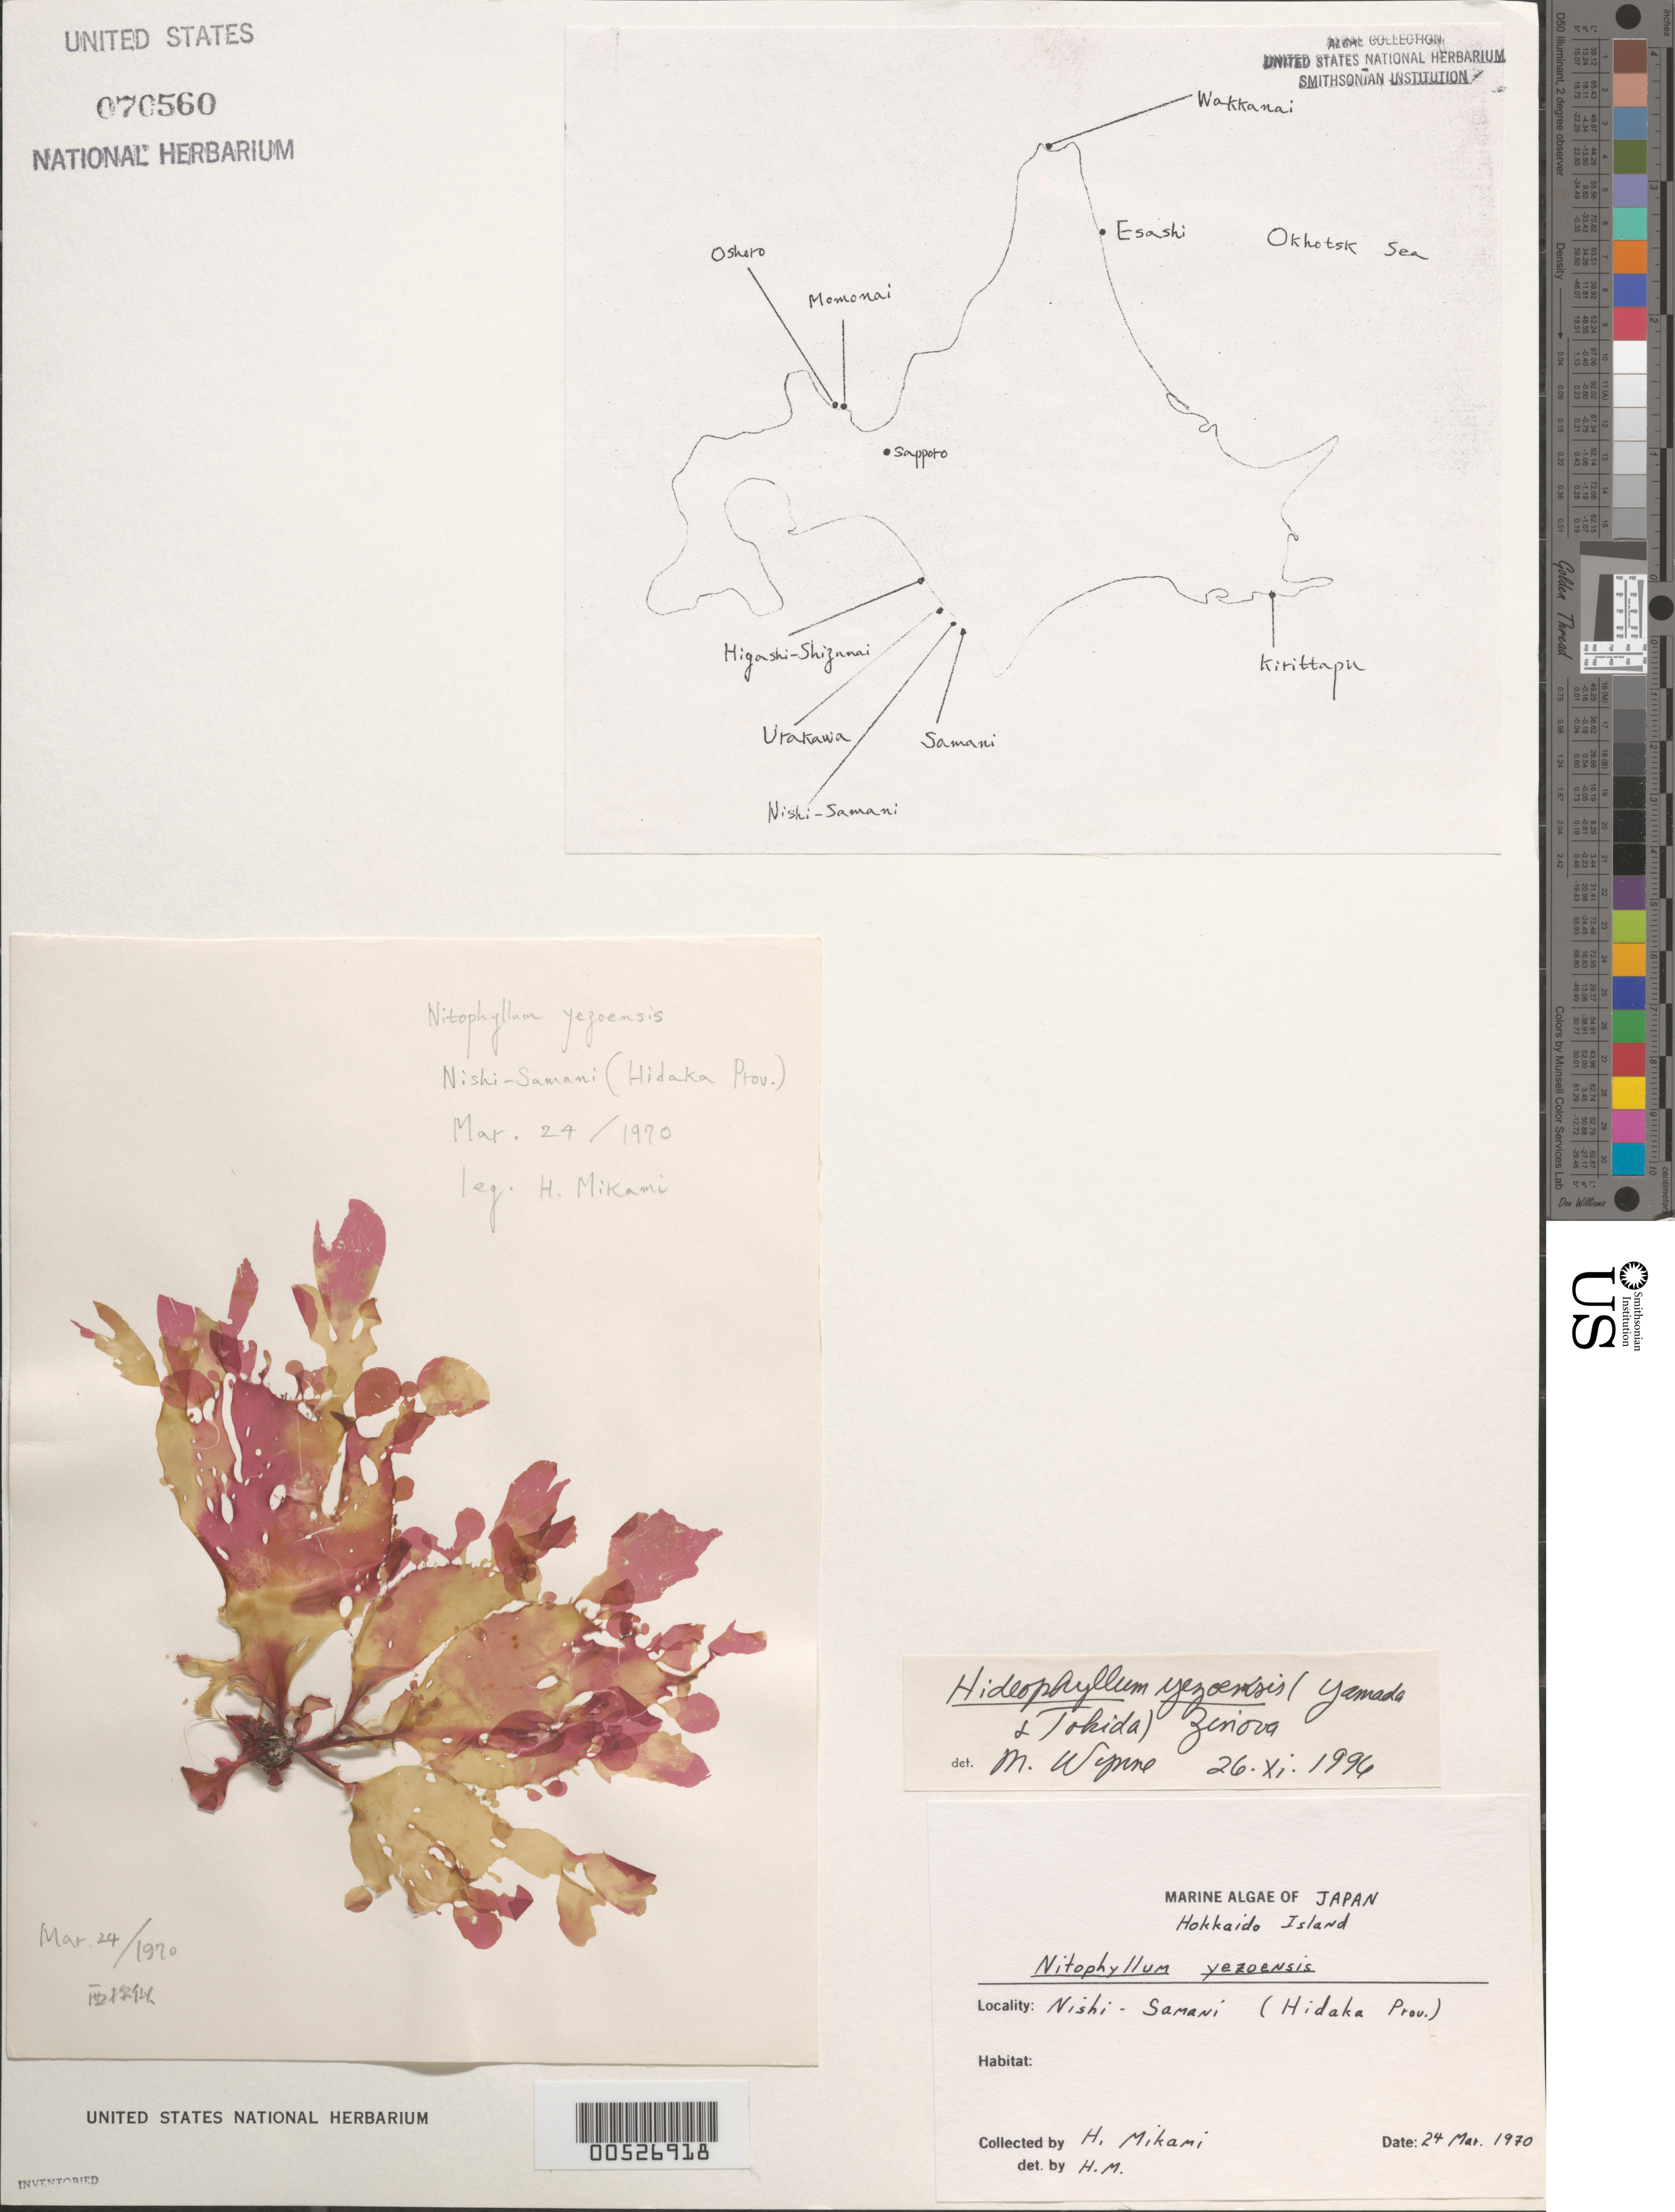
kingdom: Plantae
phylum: Rhodophyta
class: Florideophyceae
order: Ceramiales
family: Delesseriaceae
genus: Hideophyllum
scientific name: Hideophyllum yezoensis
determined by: Wynne, M. J.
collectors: H. Mikami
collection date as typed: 24 Mar 1970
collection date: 1970-03-24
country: Japan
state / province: Hokkaido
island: Hokkaido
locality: Nishi-samani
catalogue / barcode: US 70560